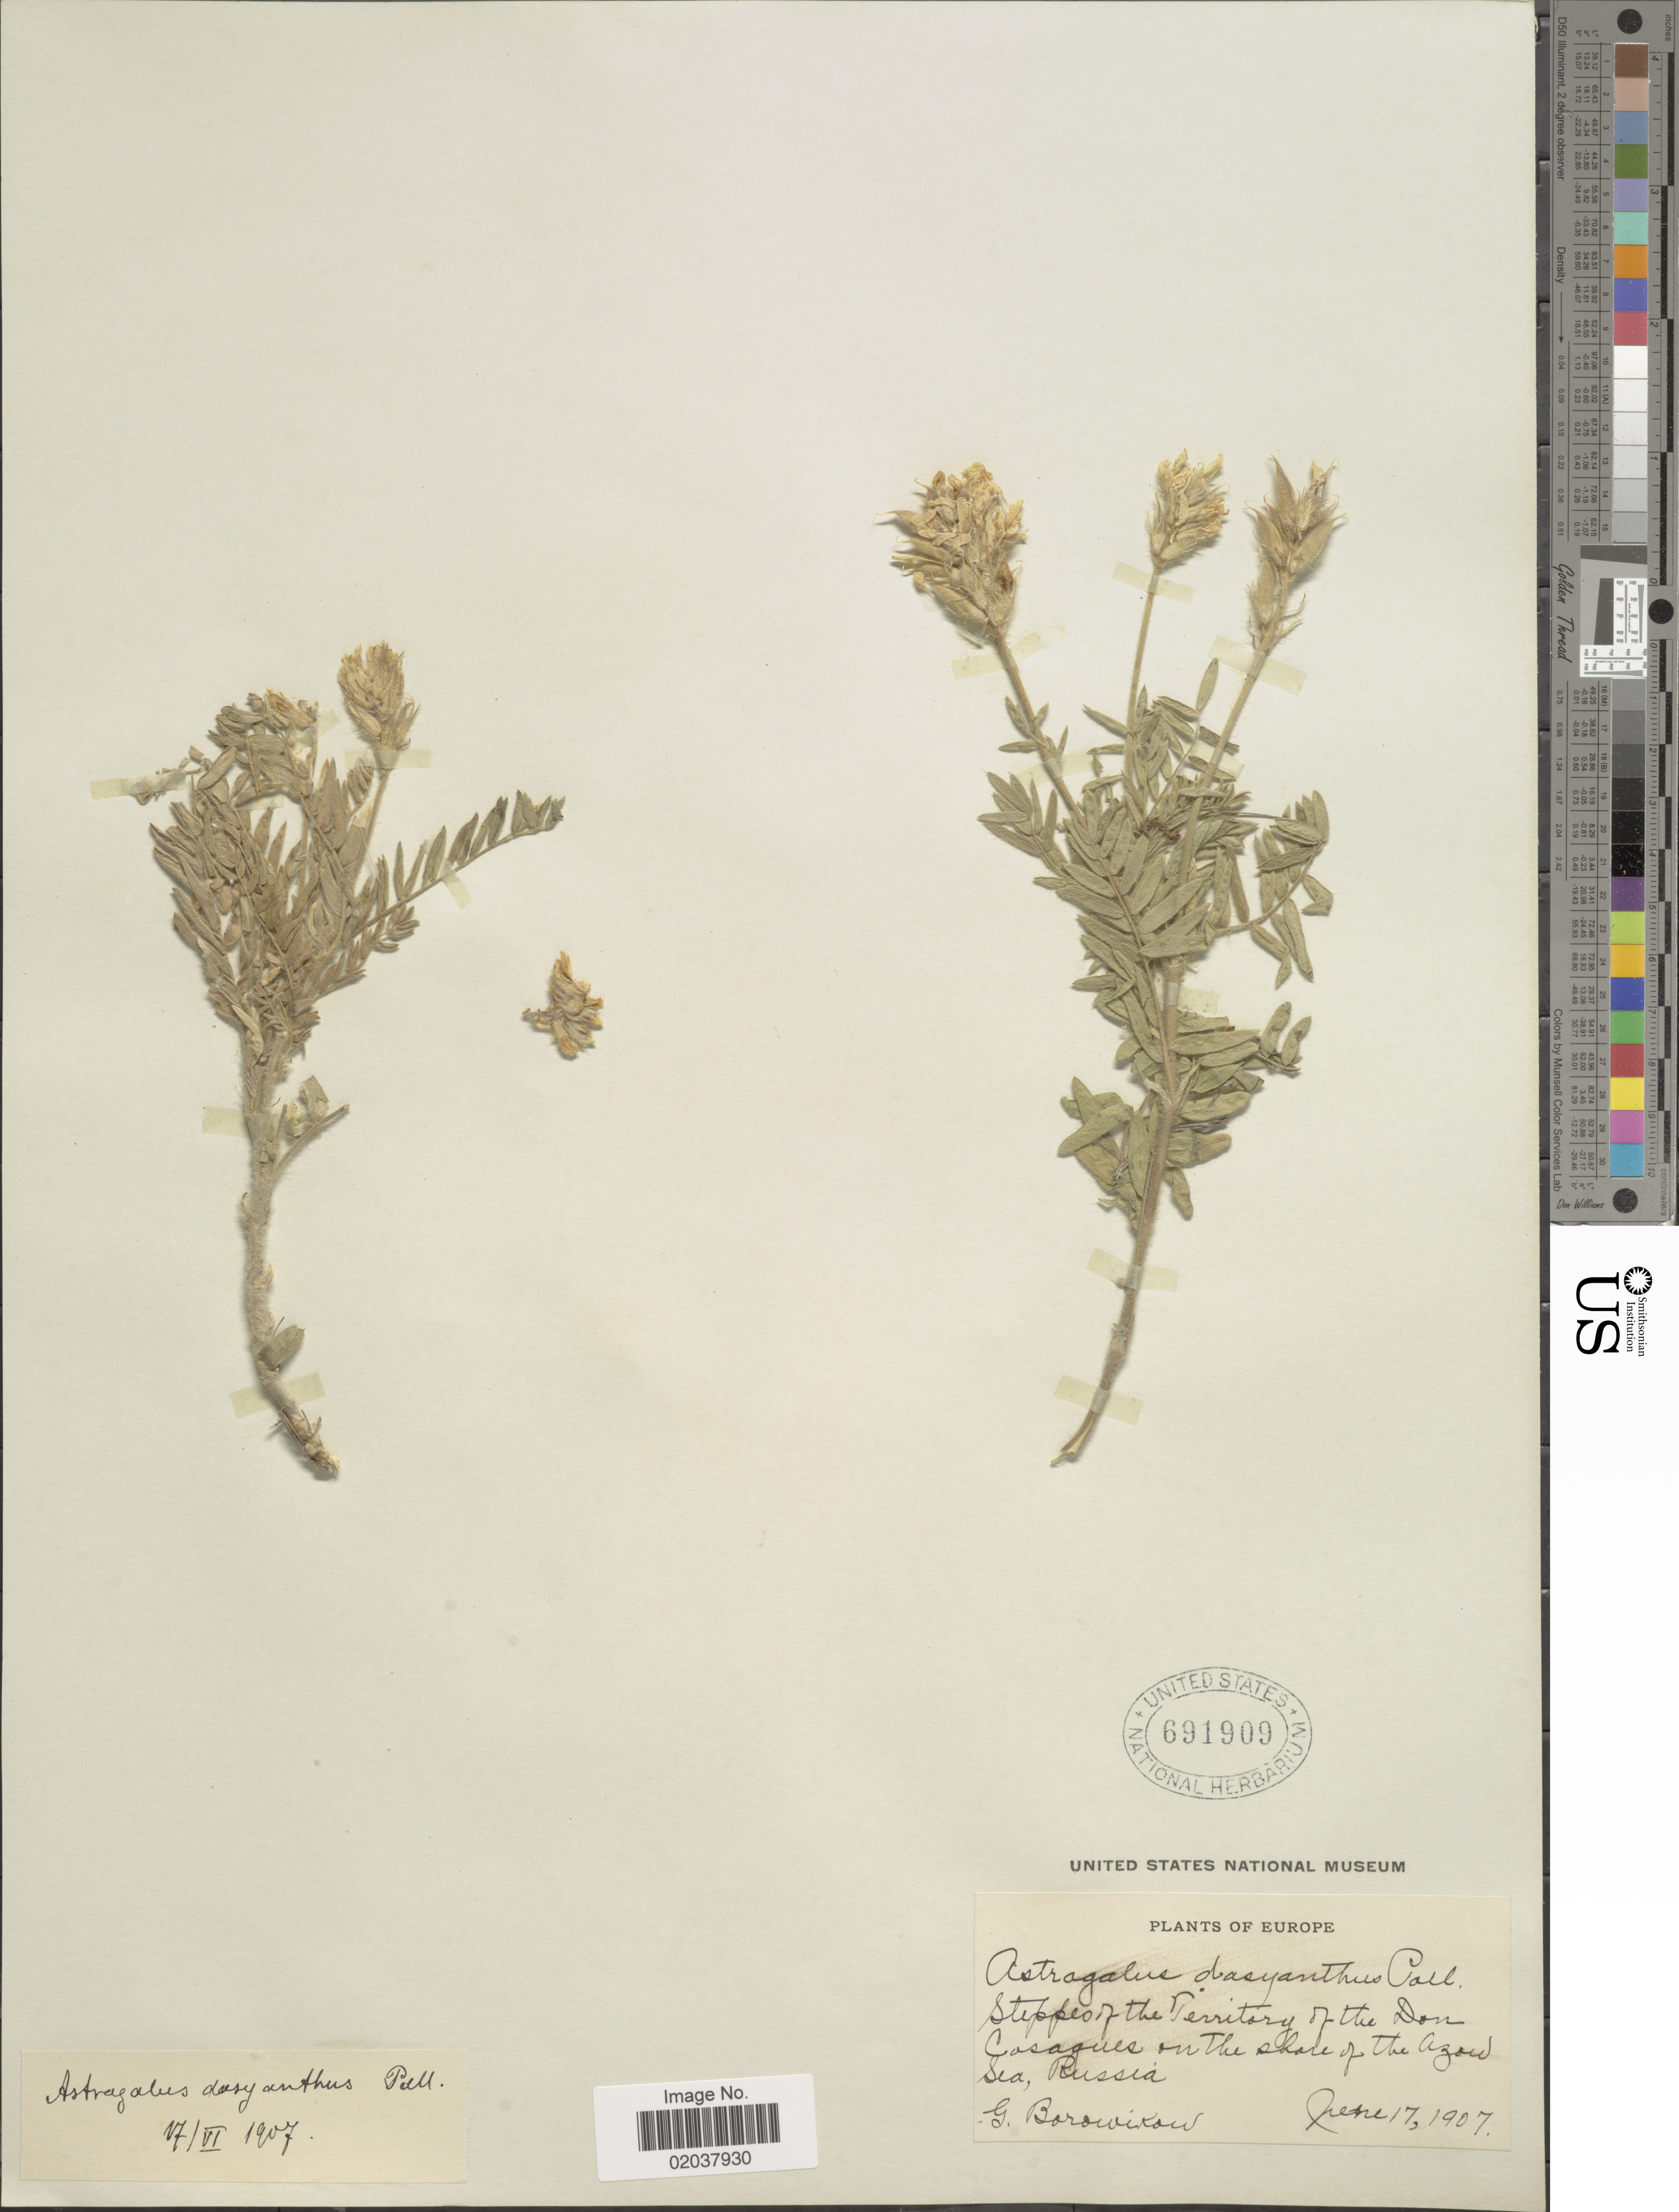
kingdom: Plantae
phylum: Tracheophyta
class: Magnoliopsida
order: Fabales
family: Fabaceae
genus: Astragalus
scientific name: Astragalus dasyanthus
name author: Pall.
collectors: G. Borowikow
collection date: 1907-06-17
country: Russian Federation/Ukraine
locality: Steppes of the Territory of the Don Casaques on the shore of the Azow (Azov) Sea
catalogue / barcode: US 691909